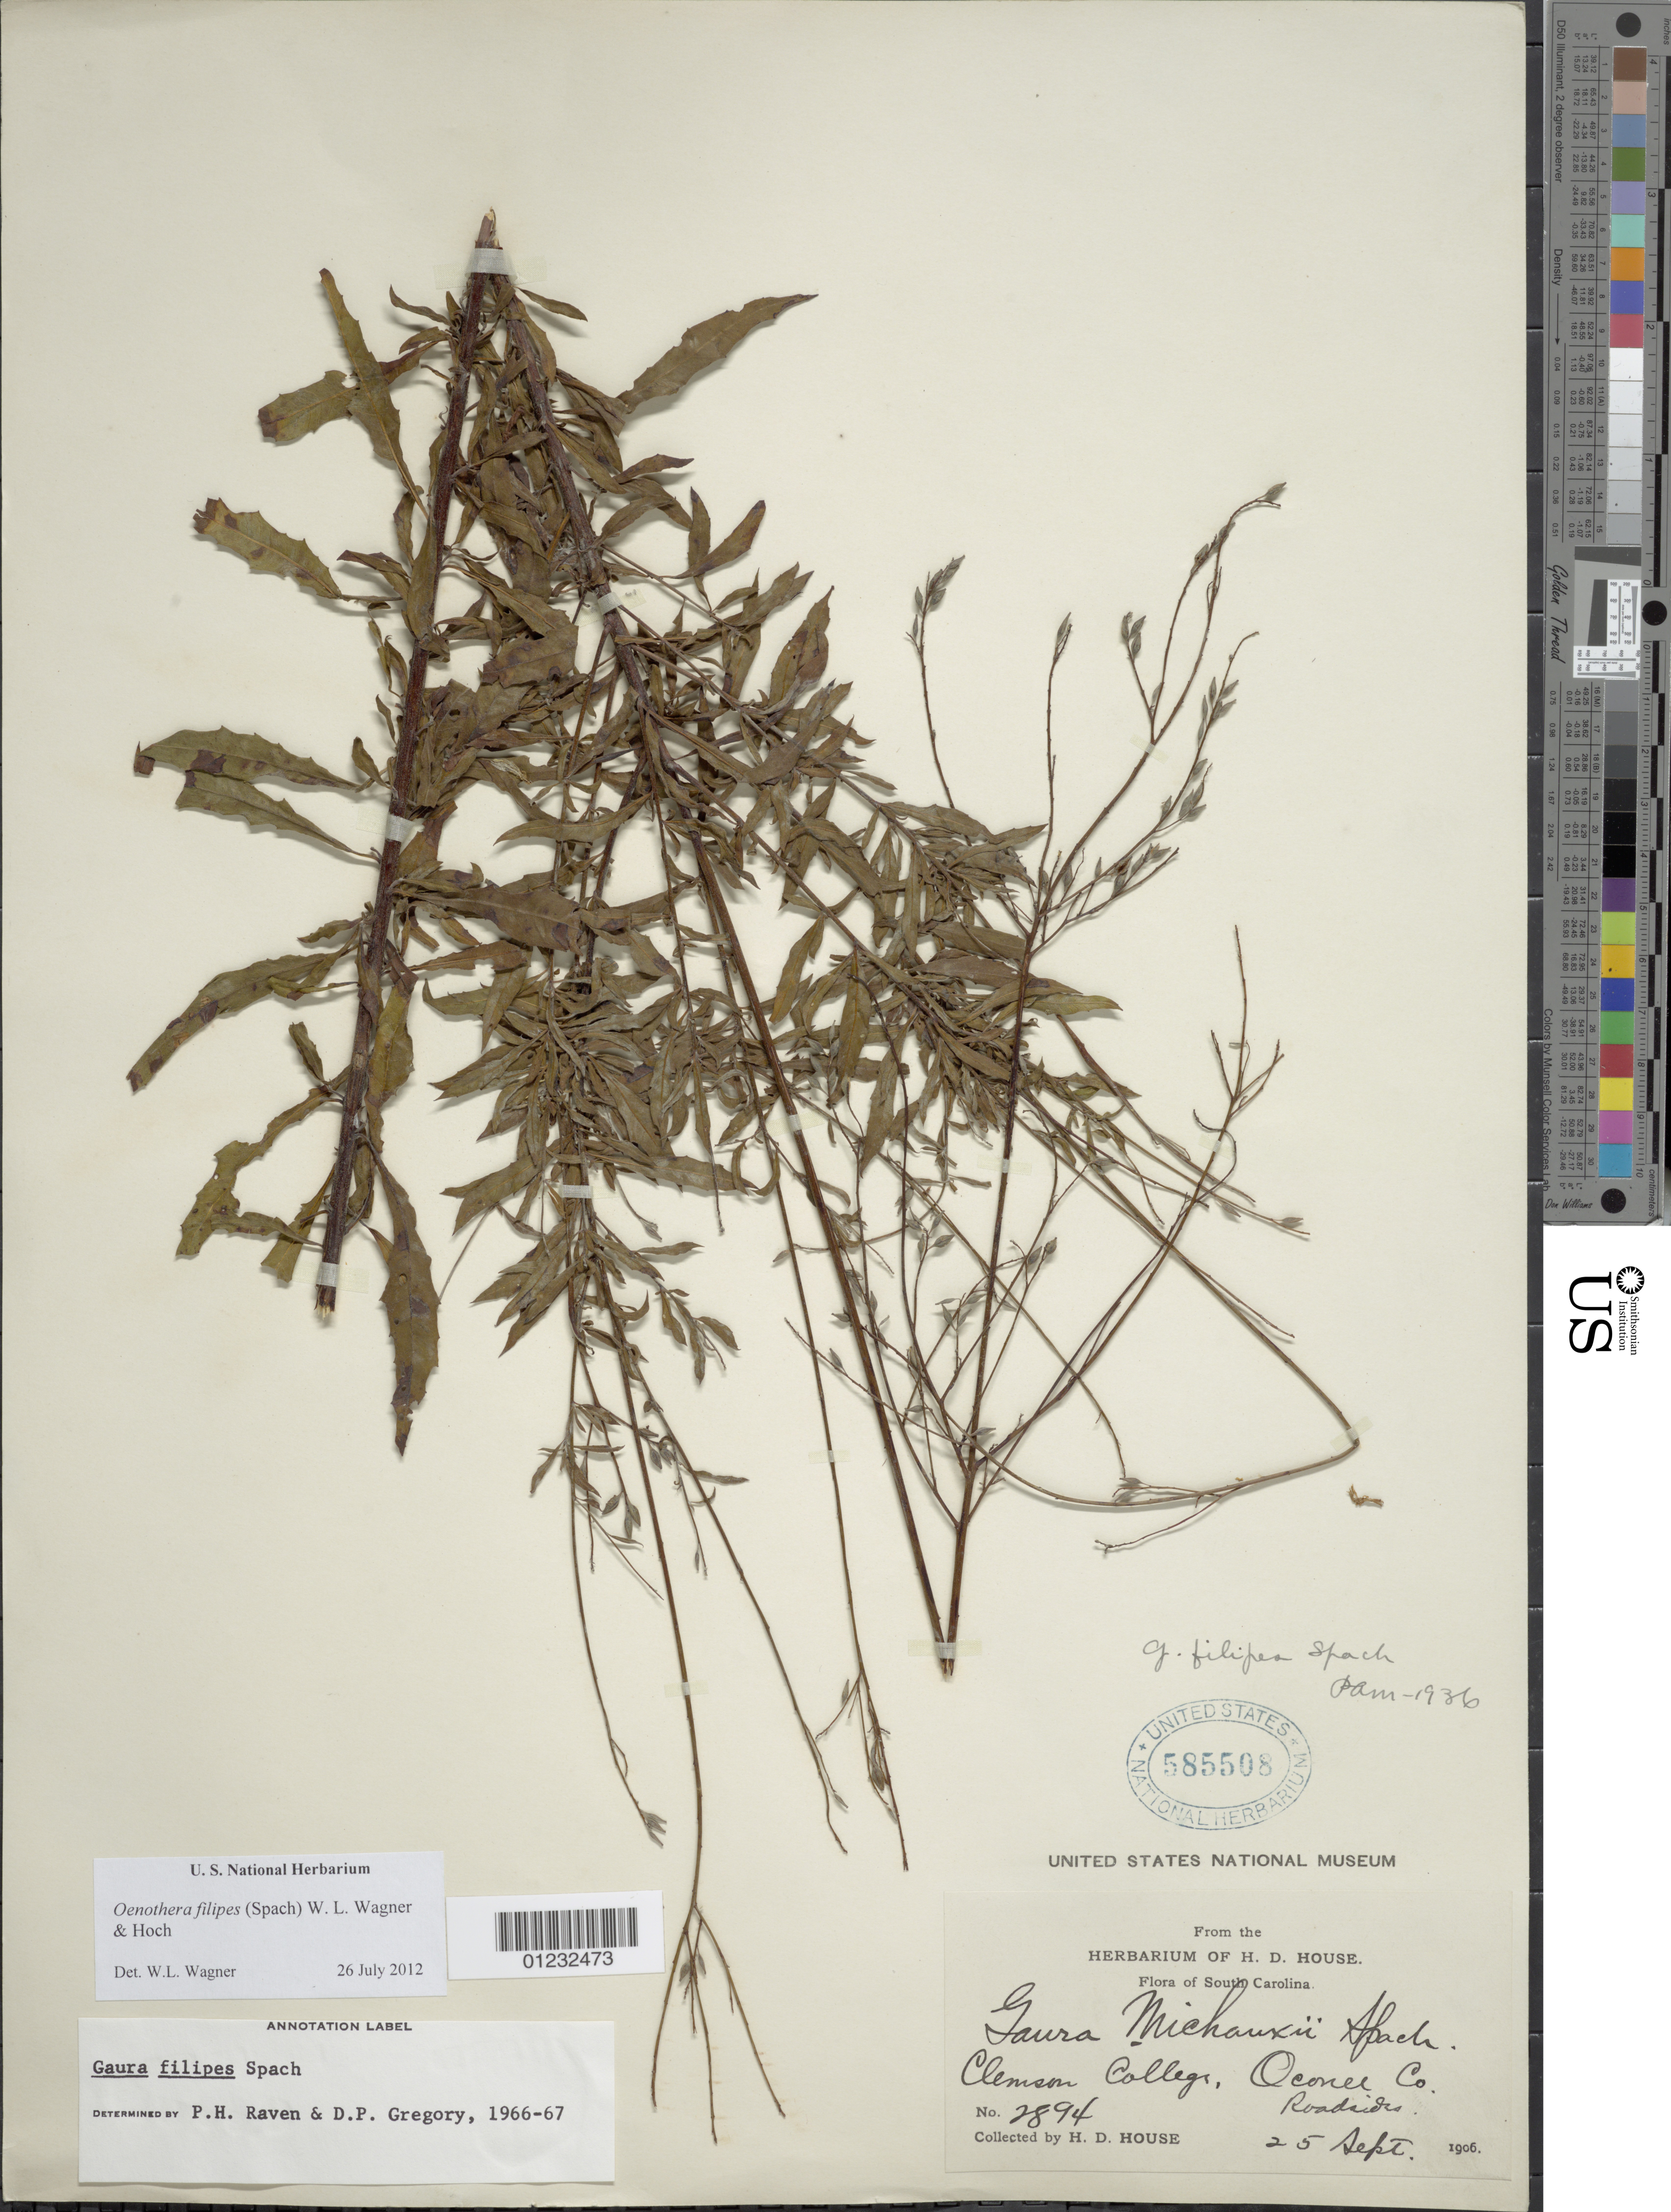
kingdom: Plantae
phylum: Tracheophyta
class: Magnoliopsida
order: Myrtales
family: Onagraceae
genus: Oenothera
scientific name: Oenothera filipes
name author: (Spach) W.L. Wagner & Hoch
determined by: Wagner, W. L., (BOT), Smithsonian Institution - National Museum of Natural History (UNITED STATES)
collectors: H. D. House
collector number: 2894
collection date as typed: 25 Sep 1906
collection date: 1906-09-25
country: United States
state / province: South Carolina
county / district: Oconee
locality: Clemson College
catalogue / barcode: US 585508